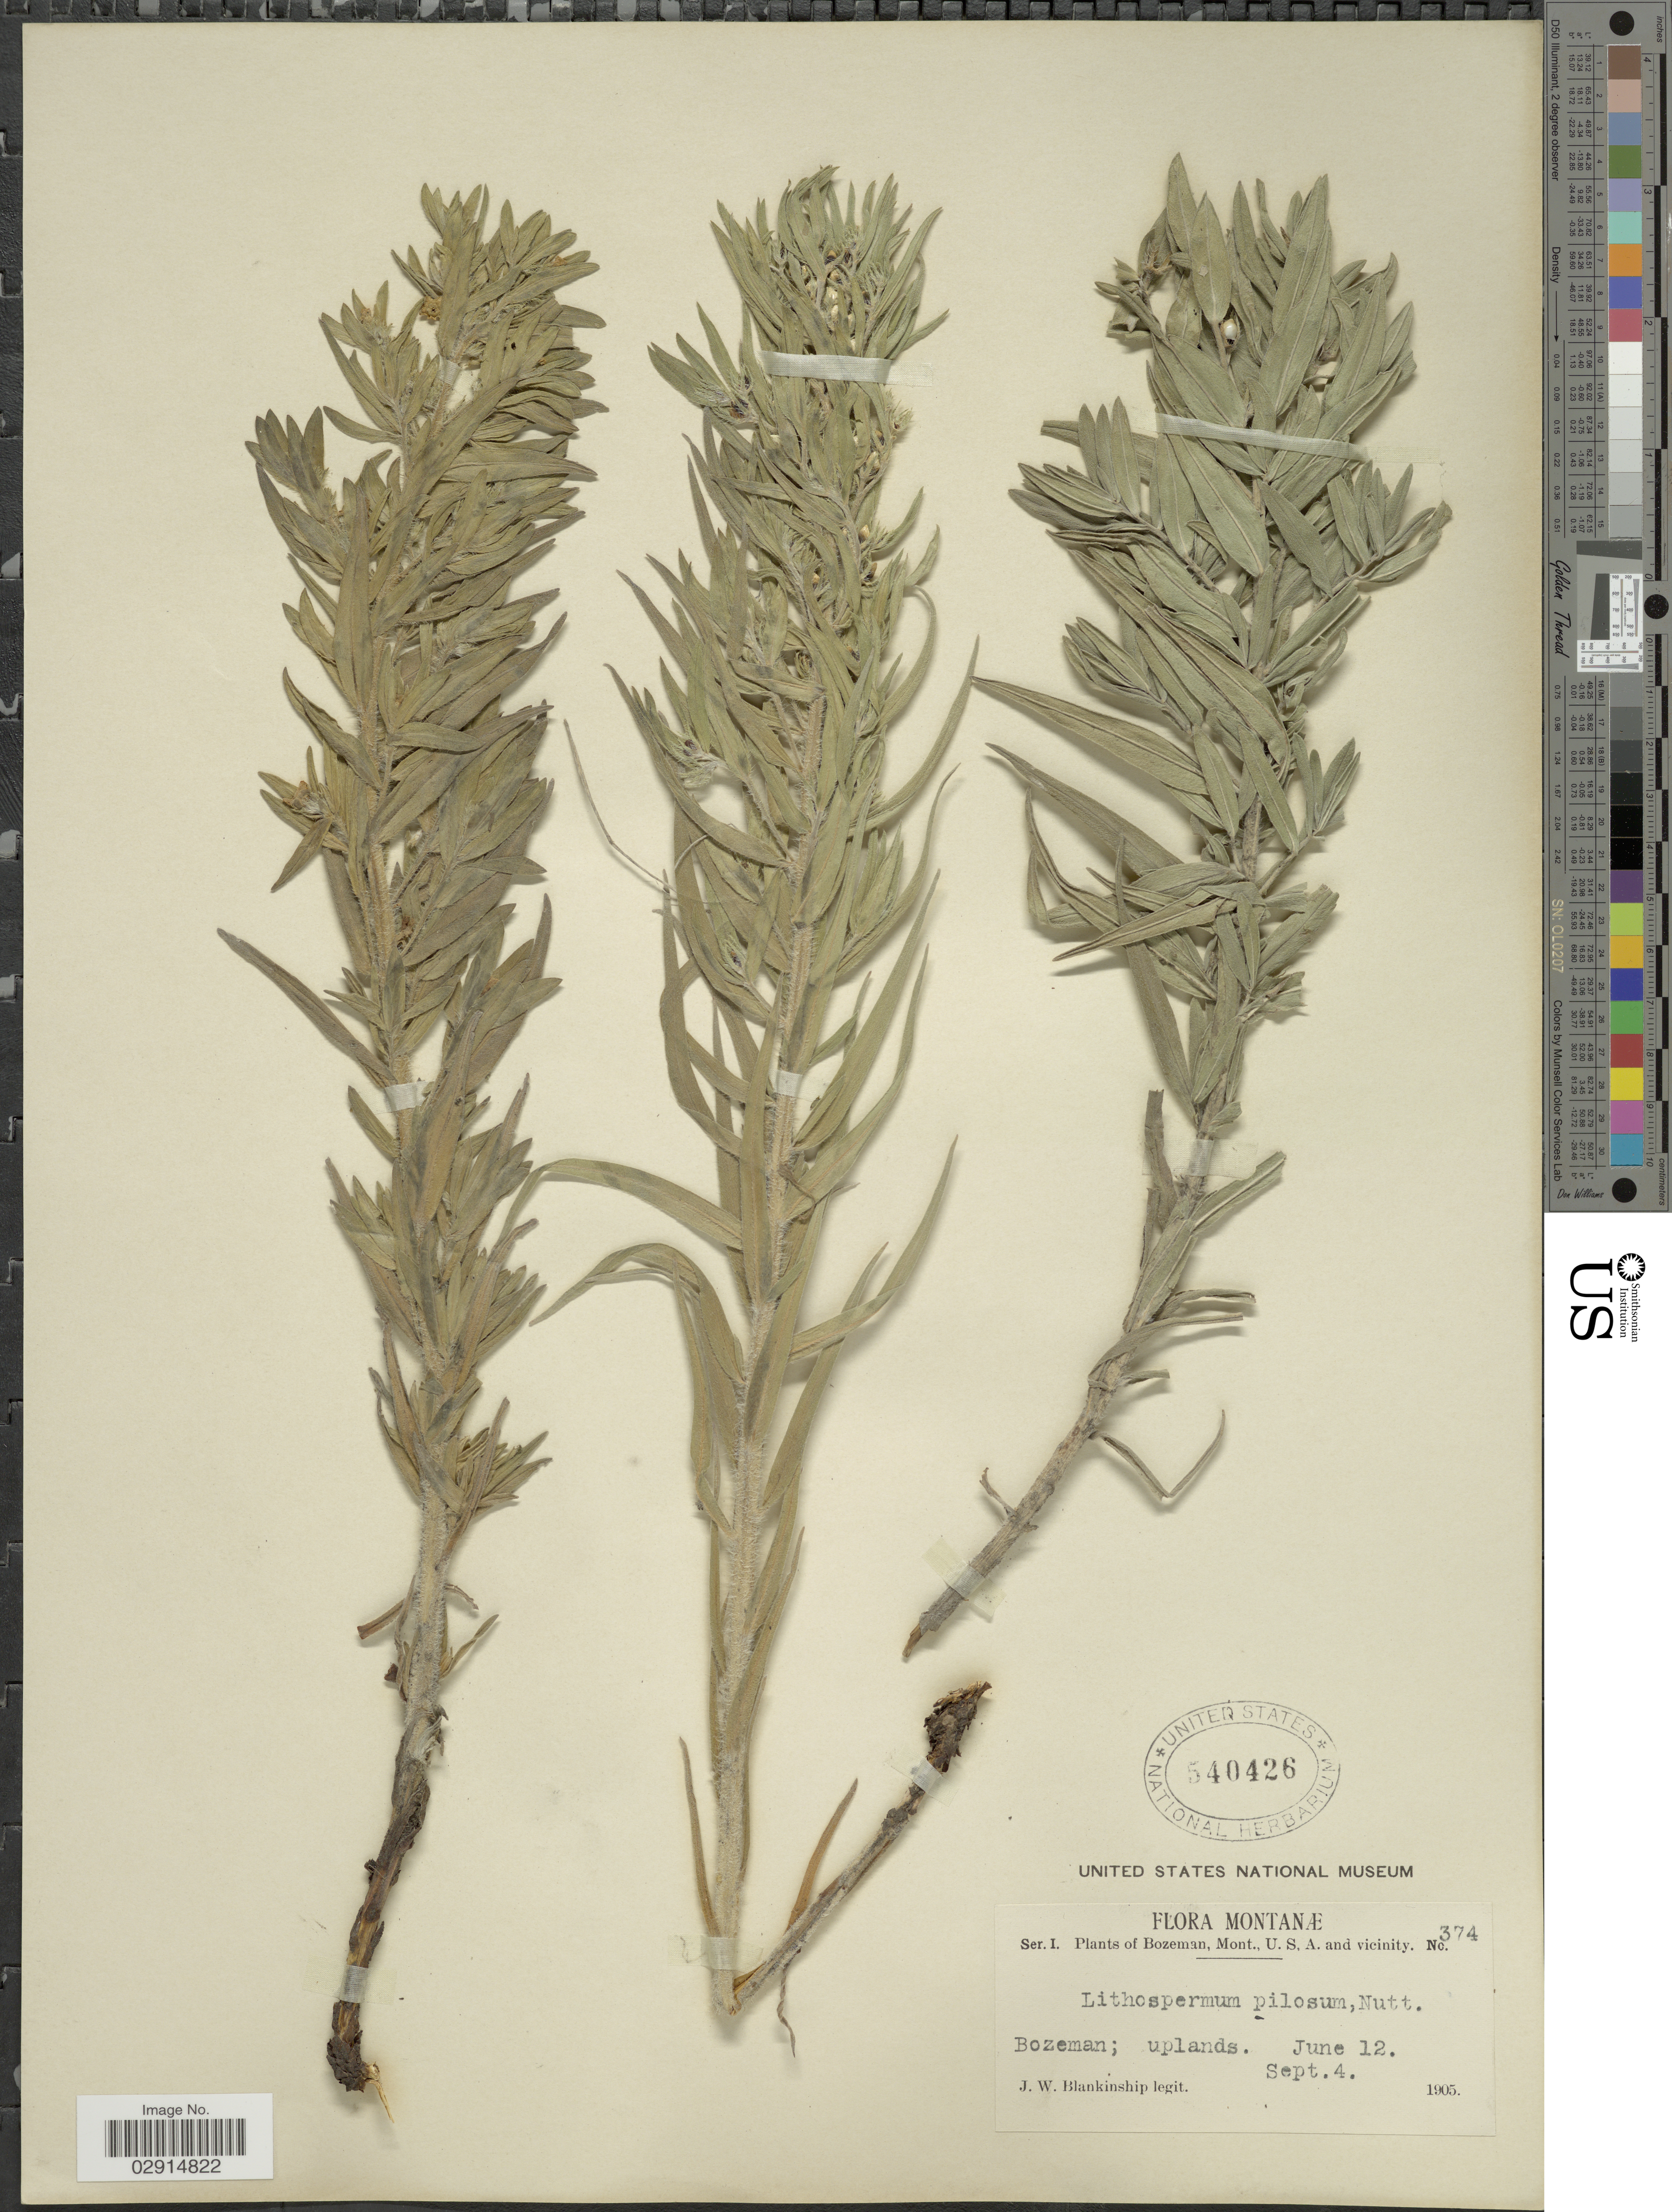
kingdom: Plantae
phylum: Tracheophyta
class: Magnoliopsida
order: Boraginales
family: Boraginaceae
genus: Lithospermum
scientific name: Lithospermum ruderale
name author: Douglas ex Lehm.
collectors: J. W. Blankinship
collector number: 374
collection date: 1905-06-12/1905-09-04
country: United States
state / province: Montana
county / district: Gallatin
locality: Bozeman, uplands.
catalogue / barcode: US 540426